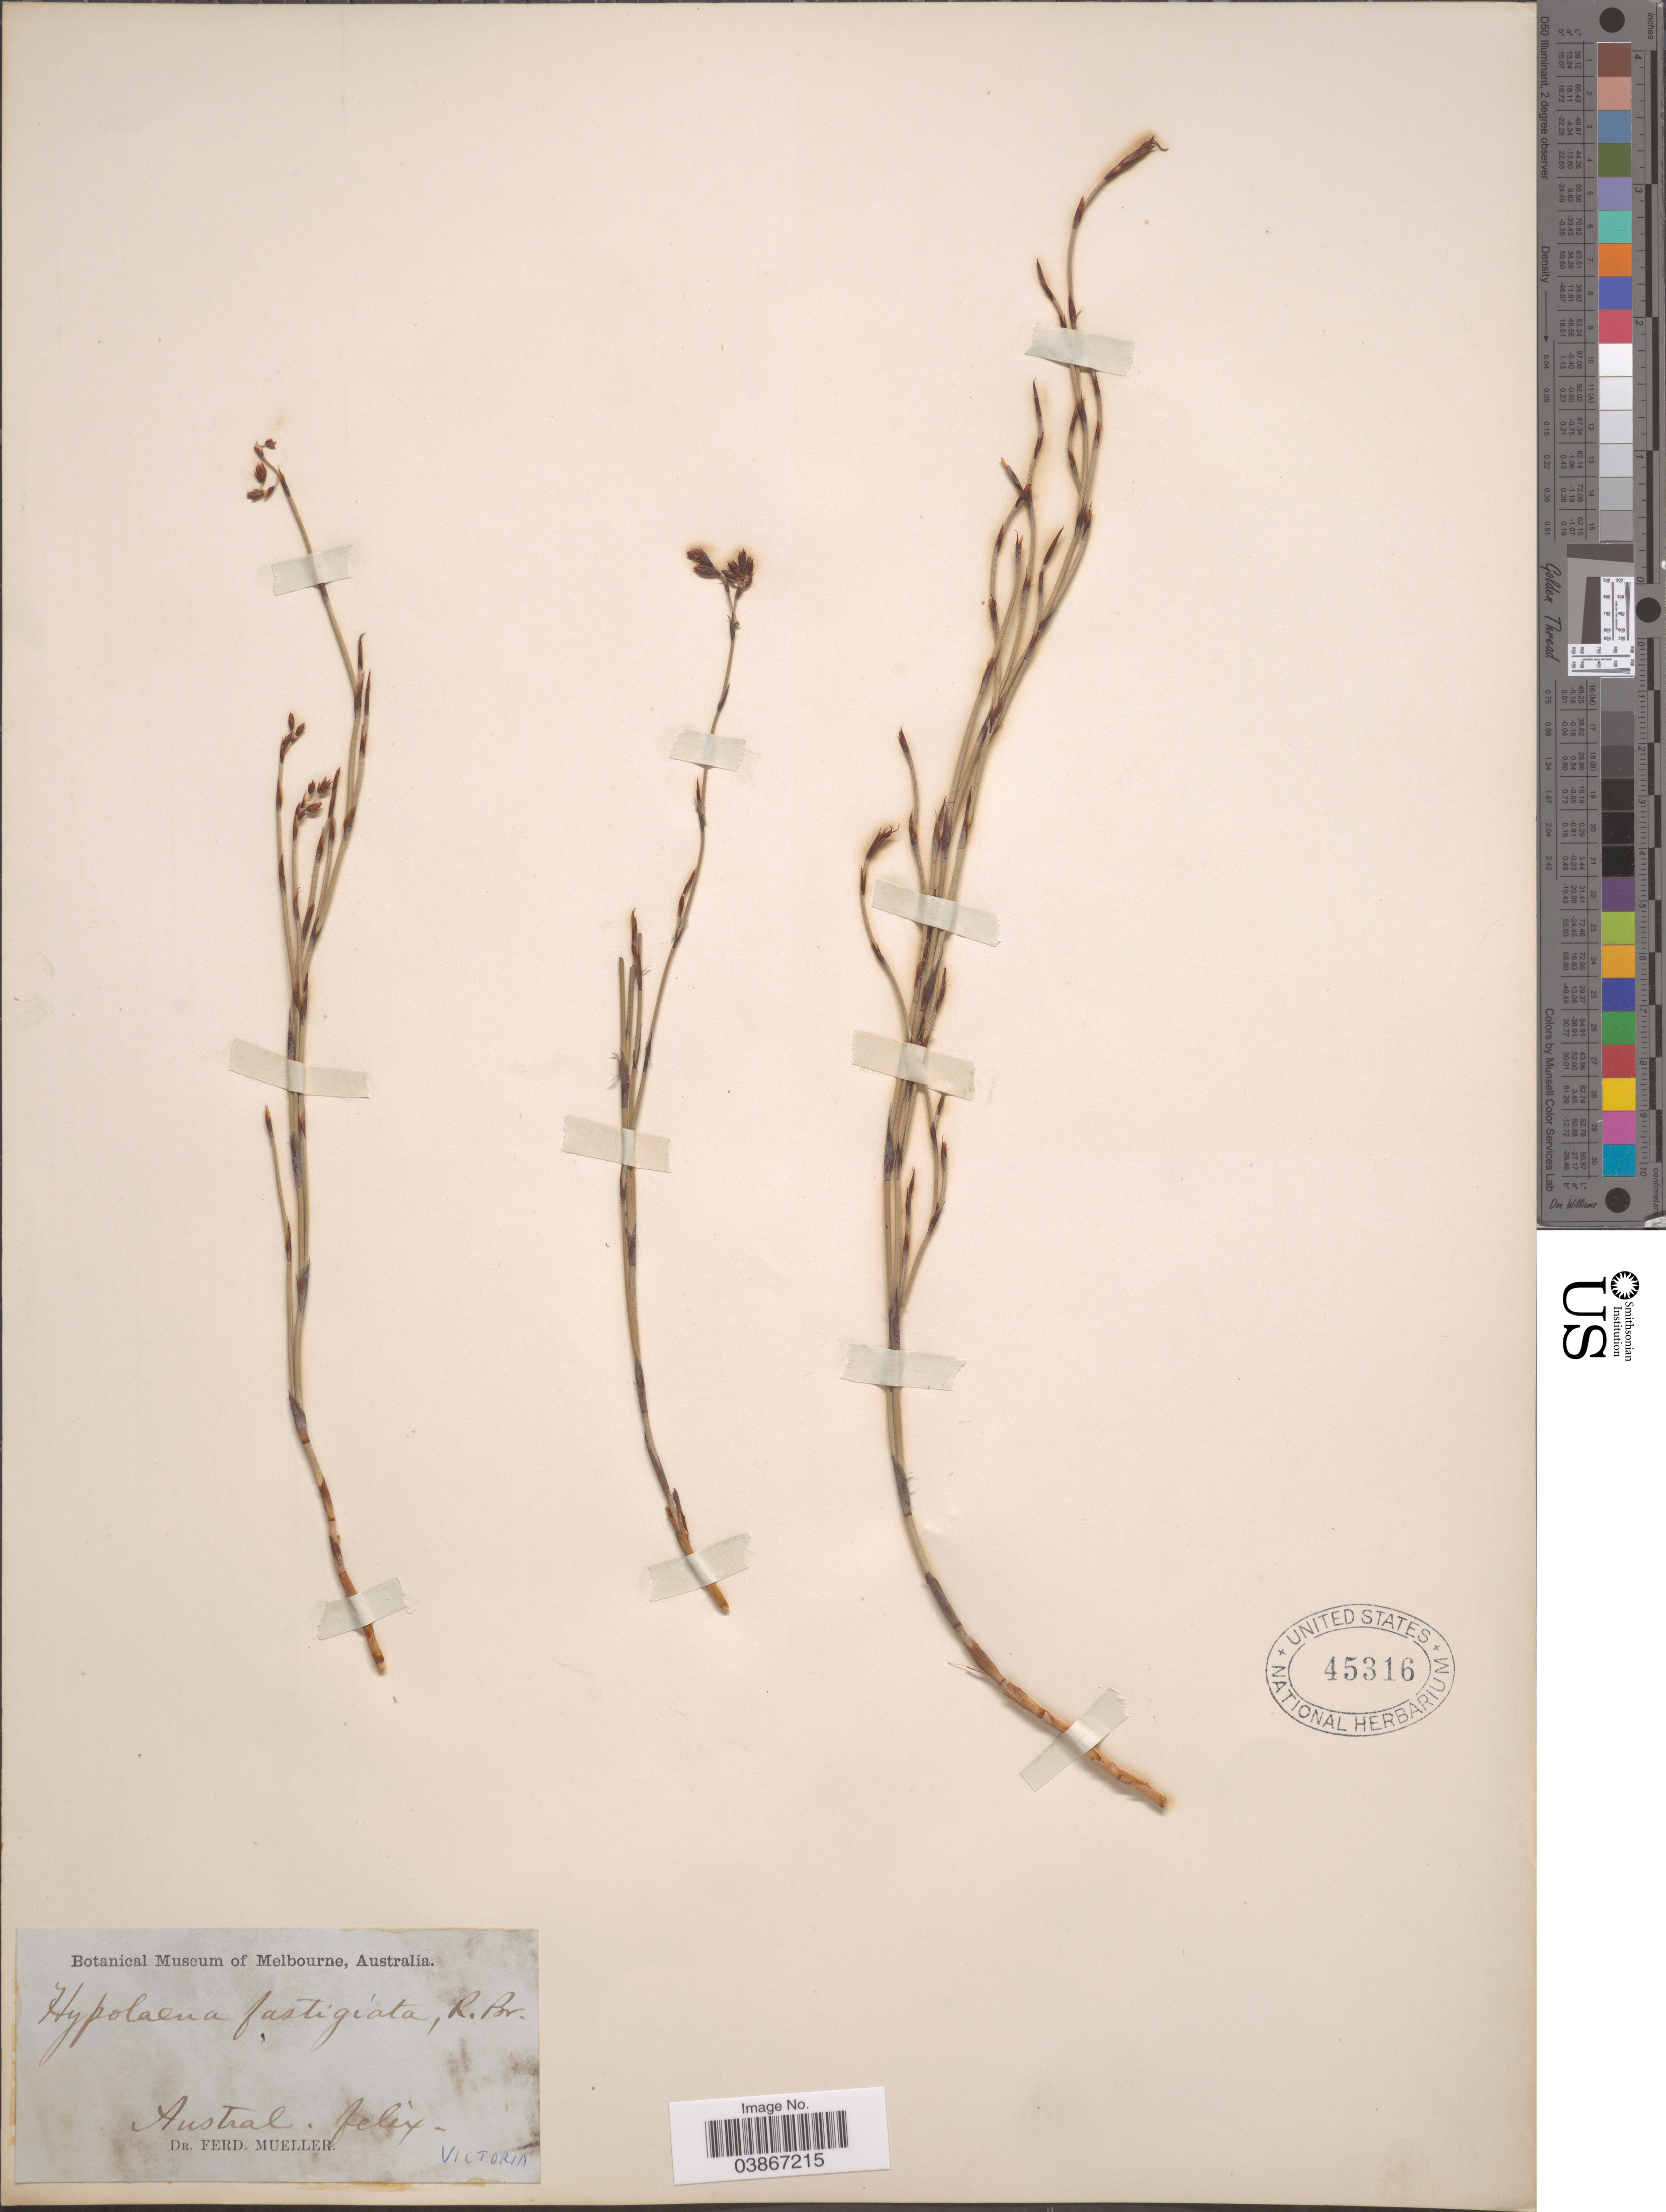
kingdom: Plantae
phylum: Tracheophyta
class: Liliopsida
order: Poales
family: Restionaceae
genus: Hypolaena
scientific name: Hypolaena fastigiata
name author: R. Br.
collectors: F. Mueller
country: Australia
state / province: Victoria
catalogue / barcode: US 45316